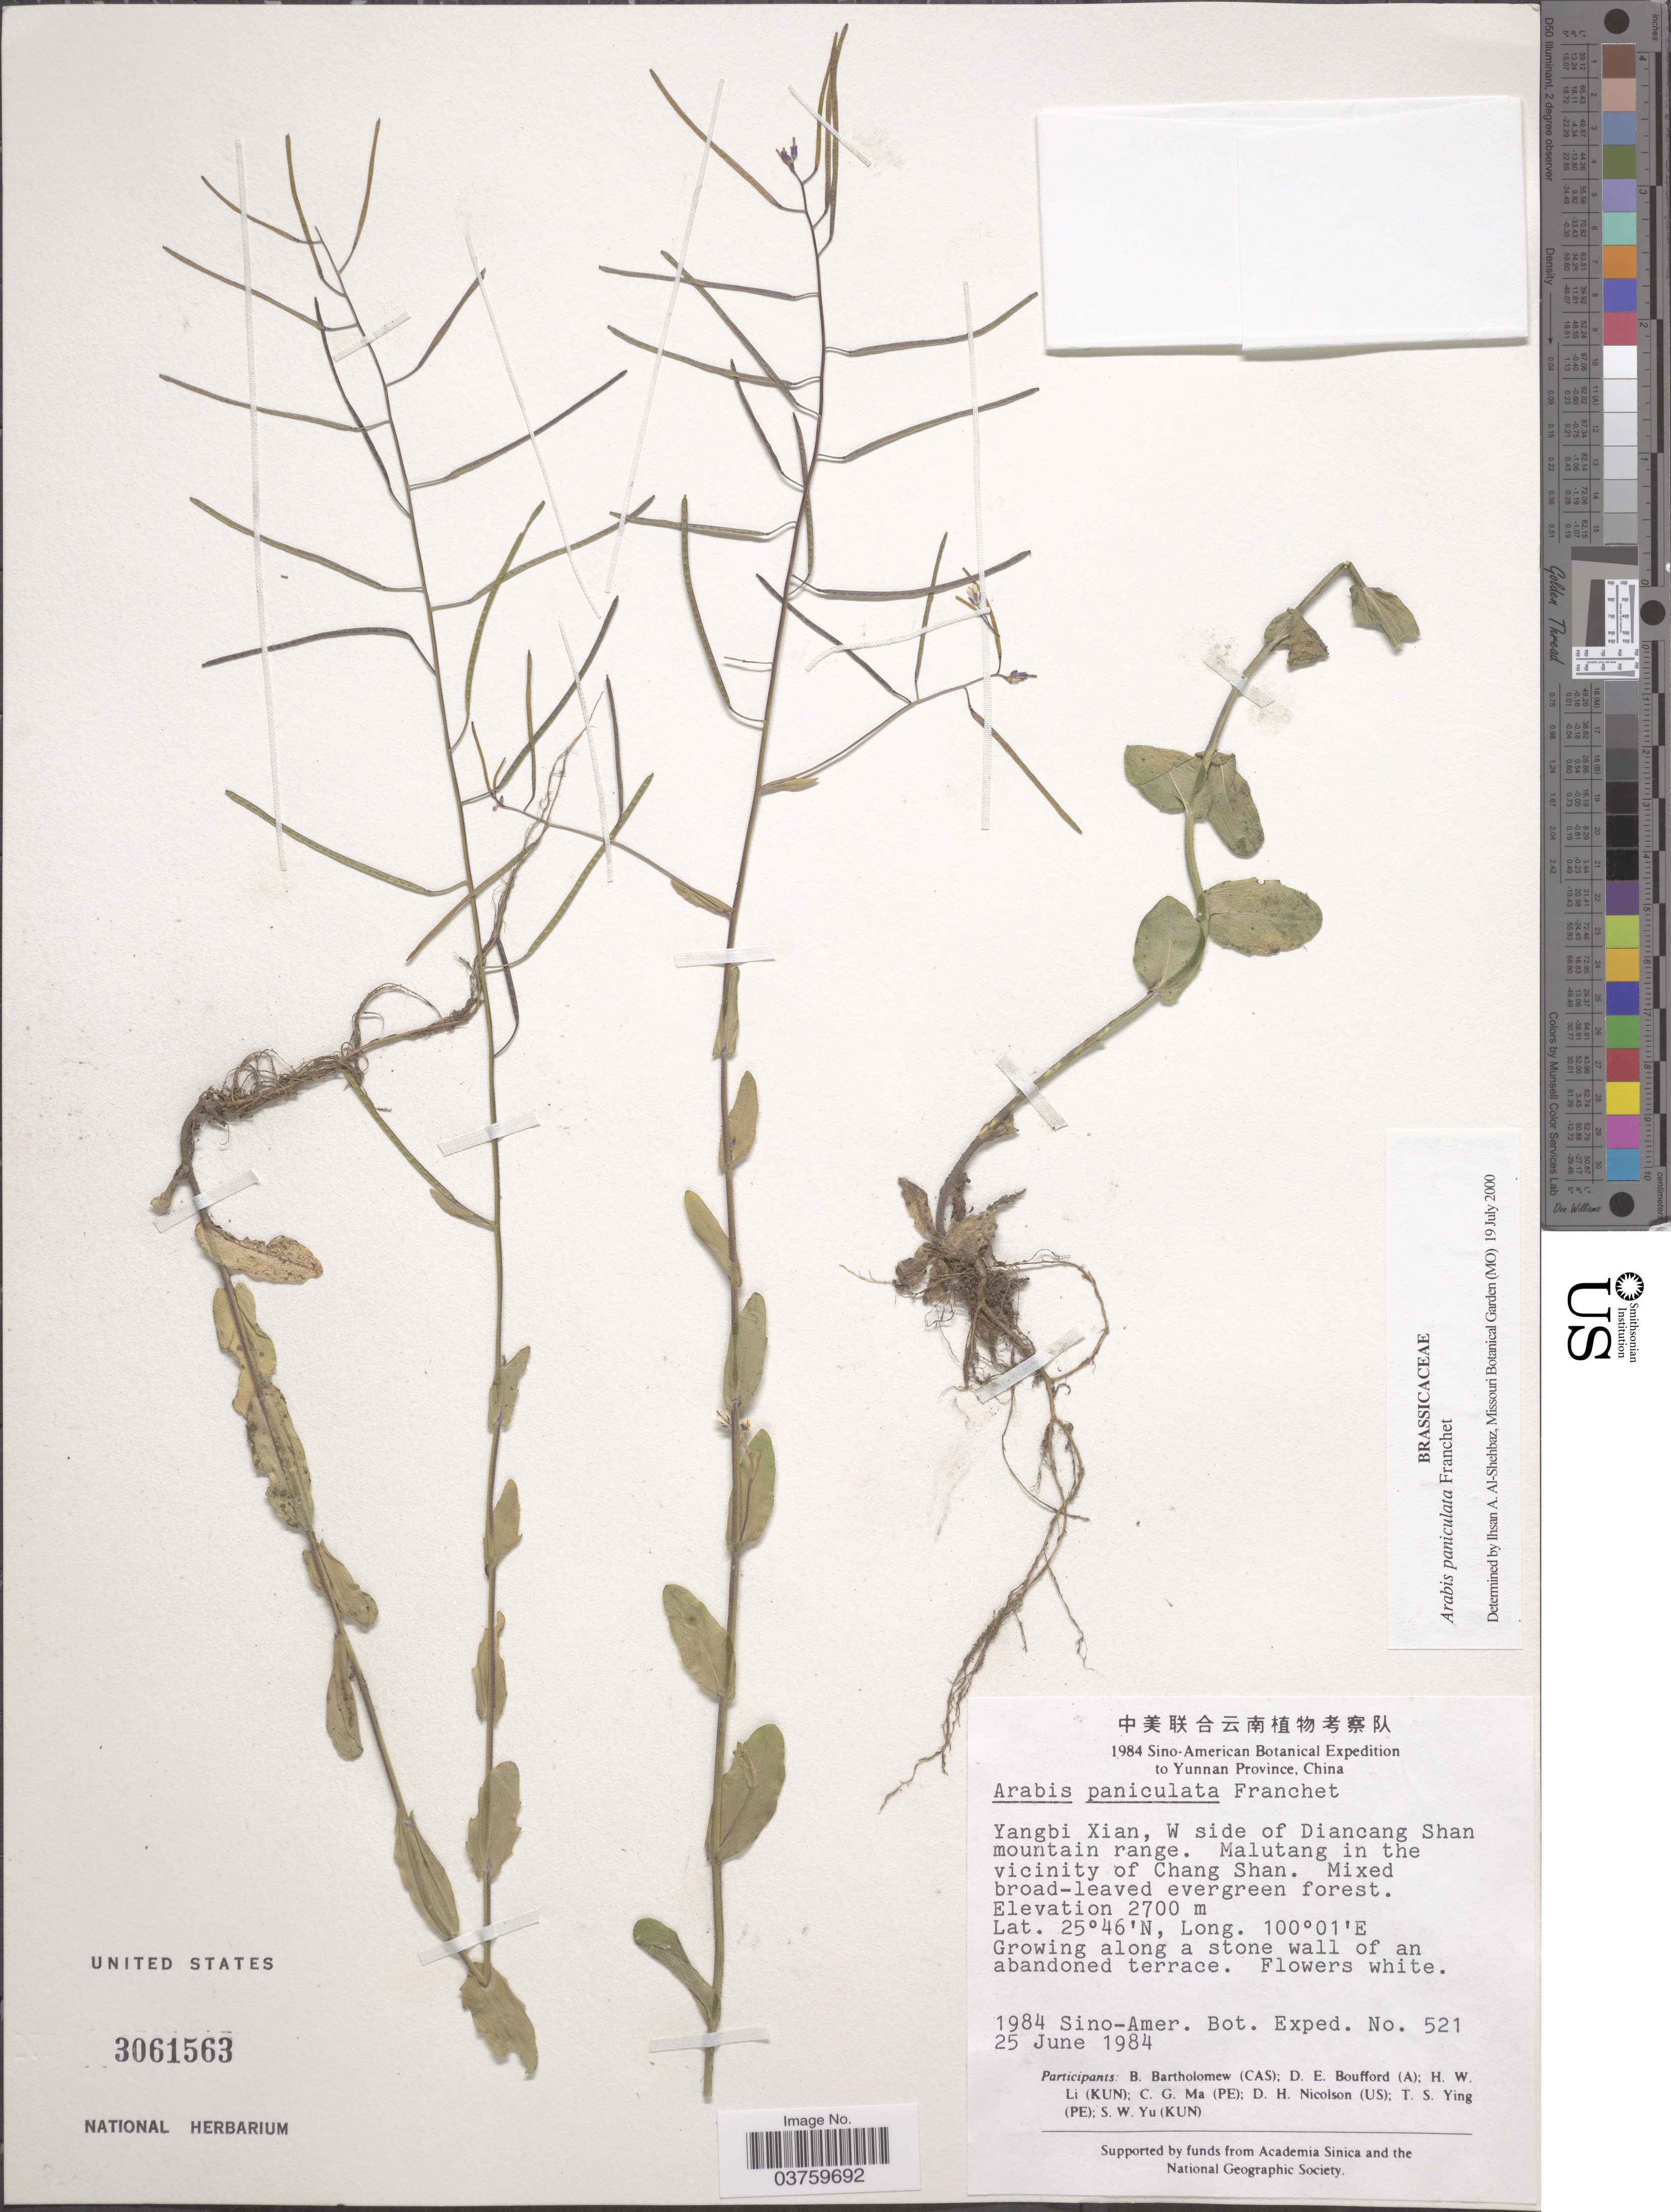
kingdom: Plantae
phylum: Tracheophyta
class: Magnoliopsida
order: Brassicales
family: Brassicaceae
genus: Arabis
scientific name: Arabis paniculata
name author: Franch.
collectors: B. Bartholomew, D. E. Boufford, H. W. Li, C. Ma & et al.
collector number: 521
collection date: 1984-06-25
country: China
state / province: Yunnan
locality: Yangbi Xian, W side of Diancang Shan mountain range. Malutang in the vicinity of Chang Shan.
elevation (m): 2700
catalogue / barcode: US 3061563